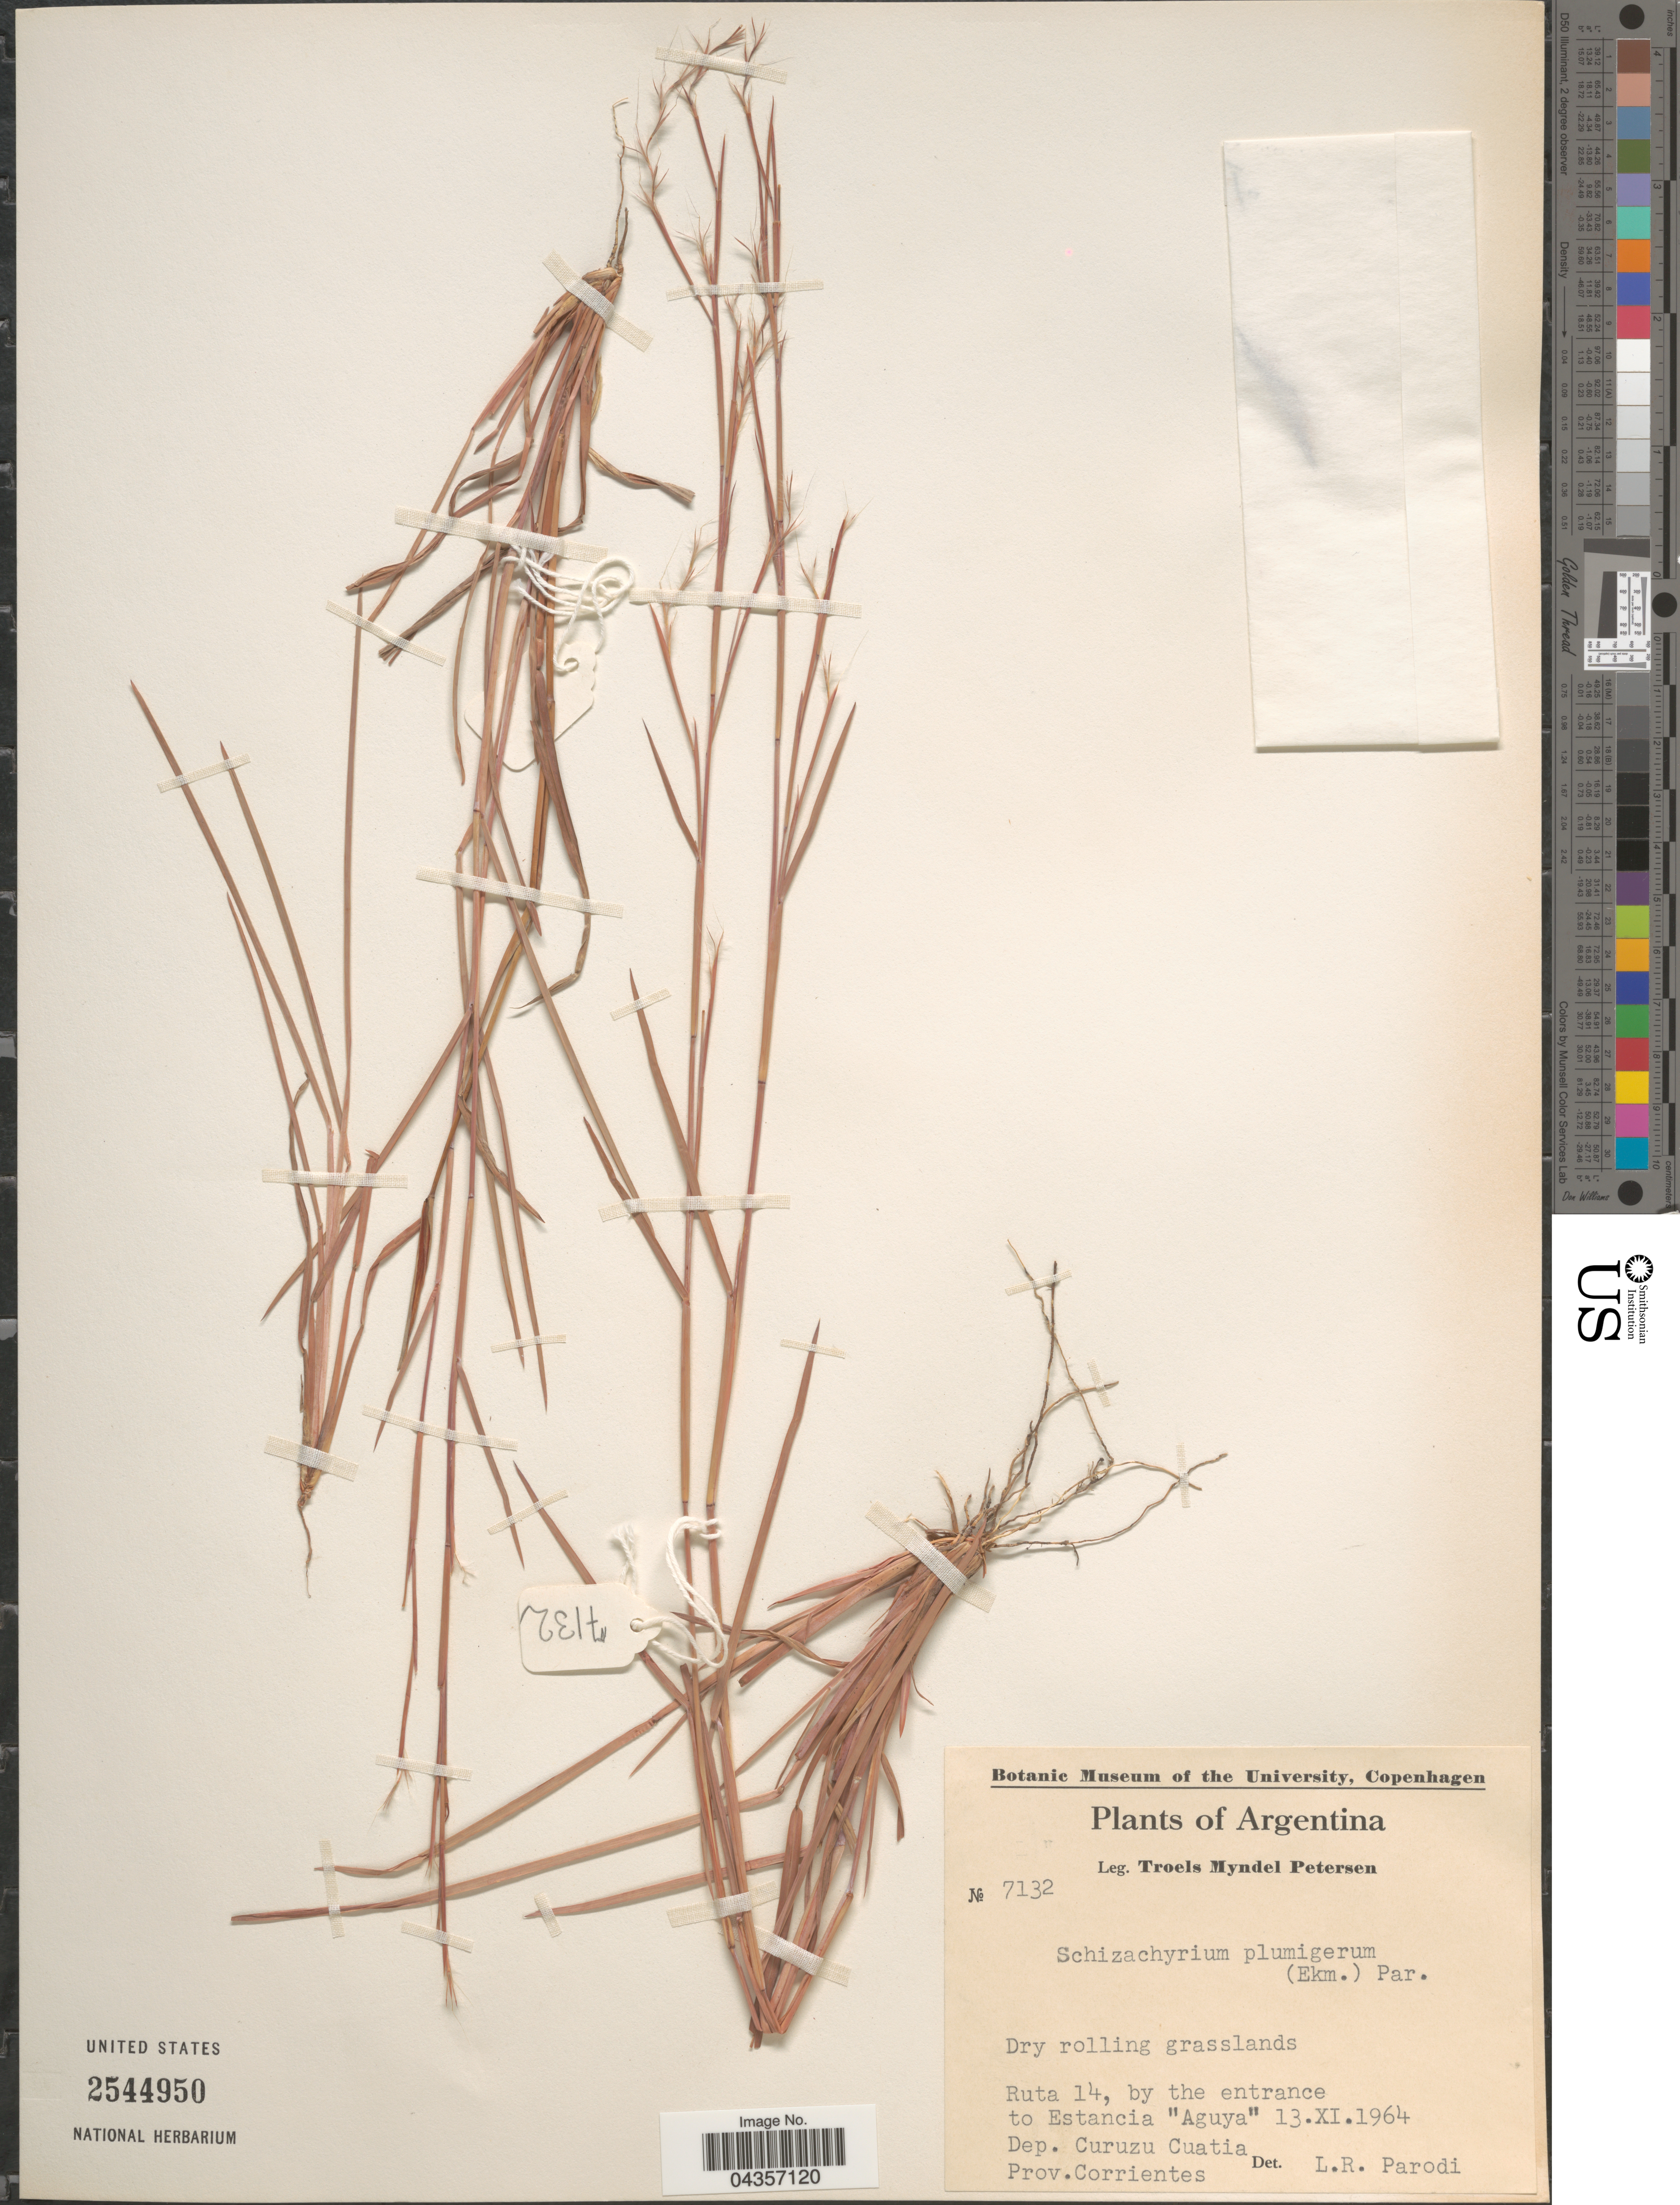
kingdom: Plantae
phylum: Tracheophyta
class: Liliopsida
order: Poales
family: Poaceae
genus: Schizachyrium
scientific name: Schizachyrium spicatum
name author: (Spreng.) Wipff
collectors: T. M. Petersen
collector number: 7132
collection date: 1964-11-13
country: Argentina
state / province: Corrientes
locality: Ruta 14, by the entrance to Estancia "Aguya". Dep. Curuzu Cuatia.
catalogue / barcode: US 2544950